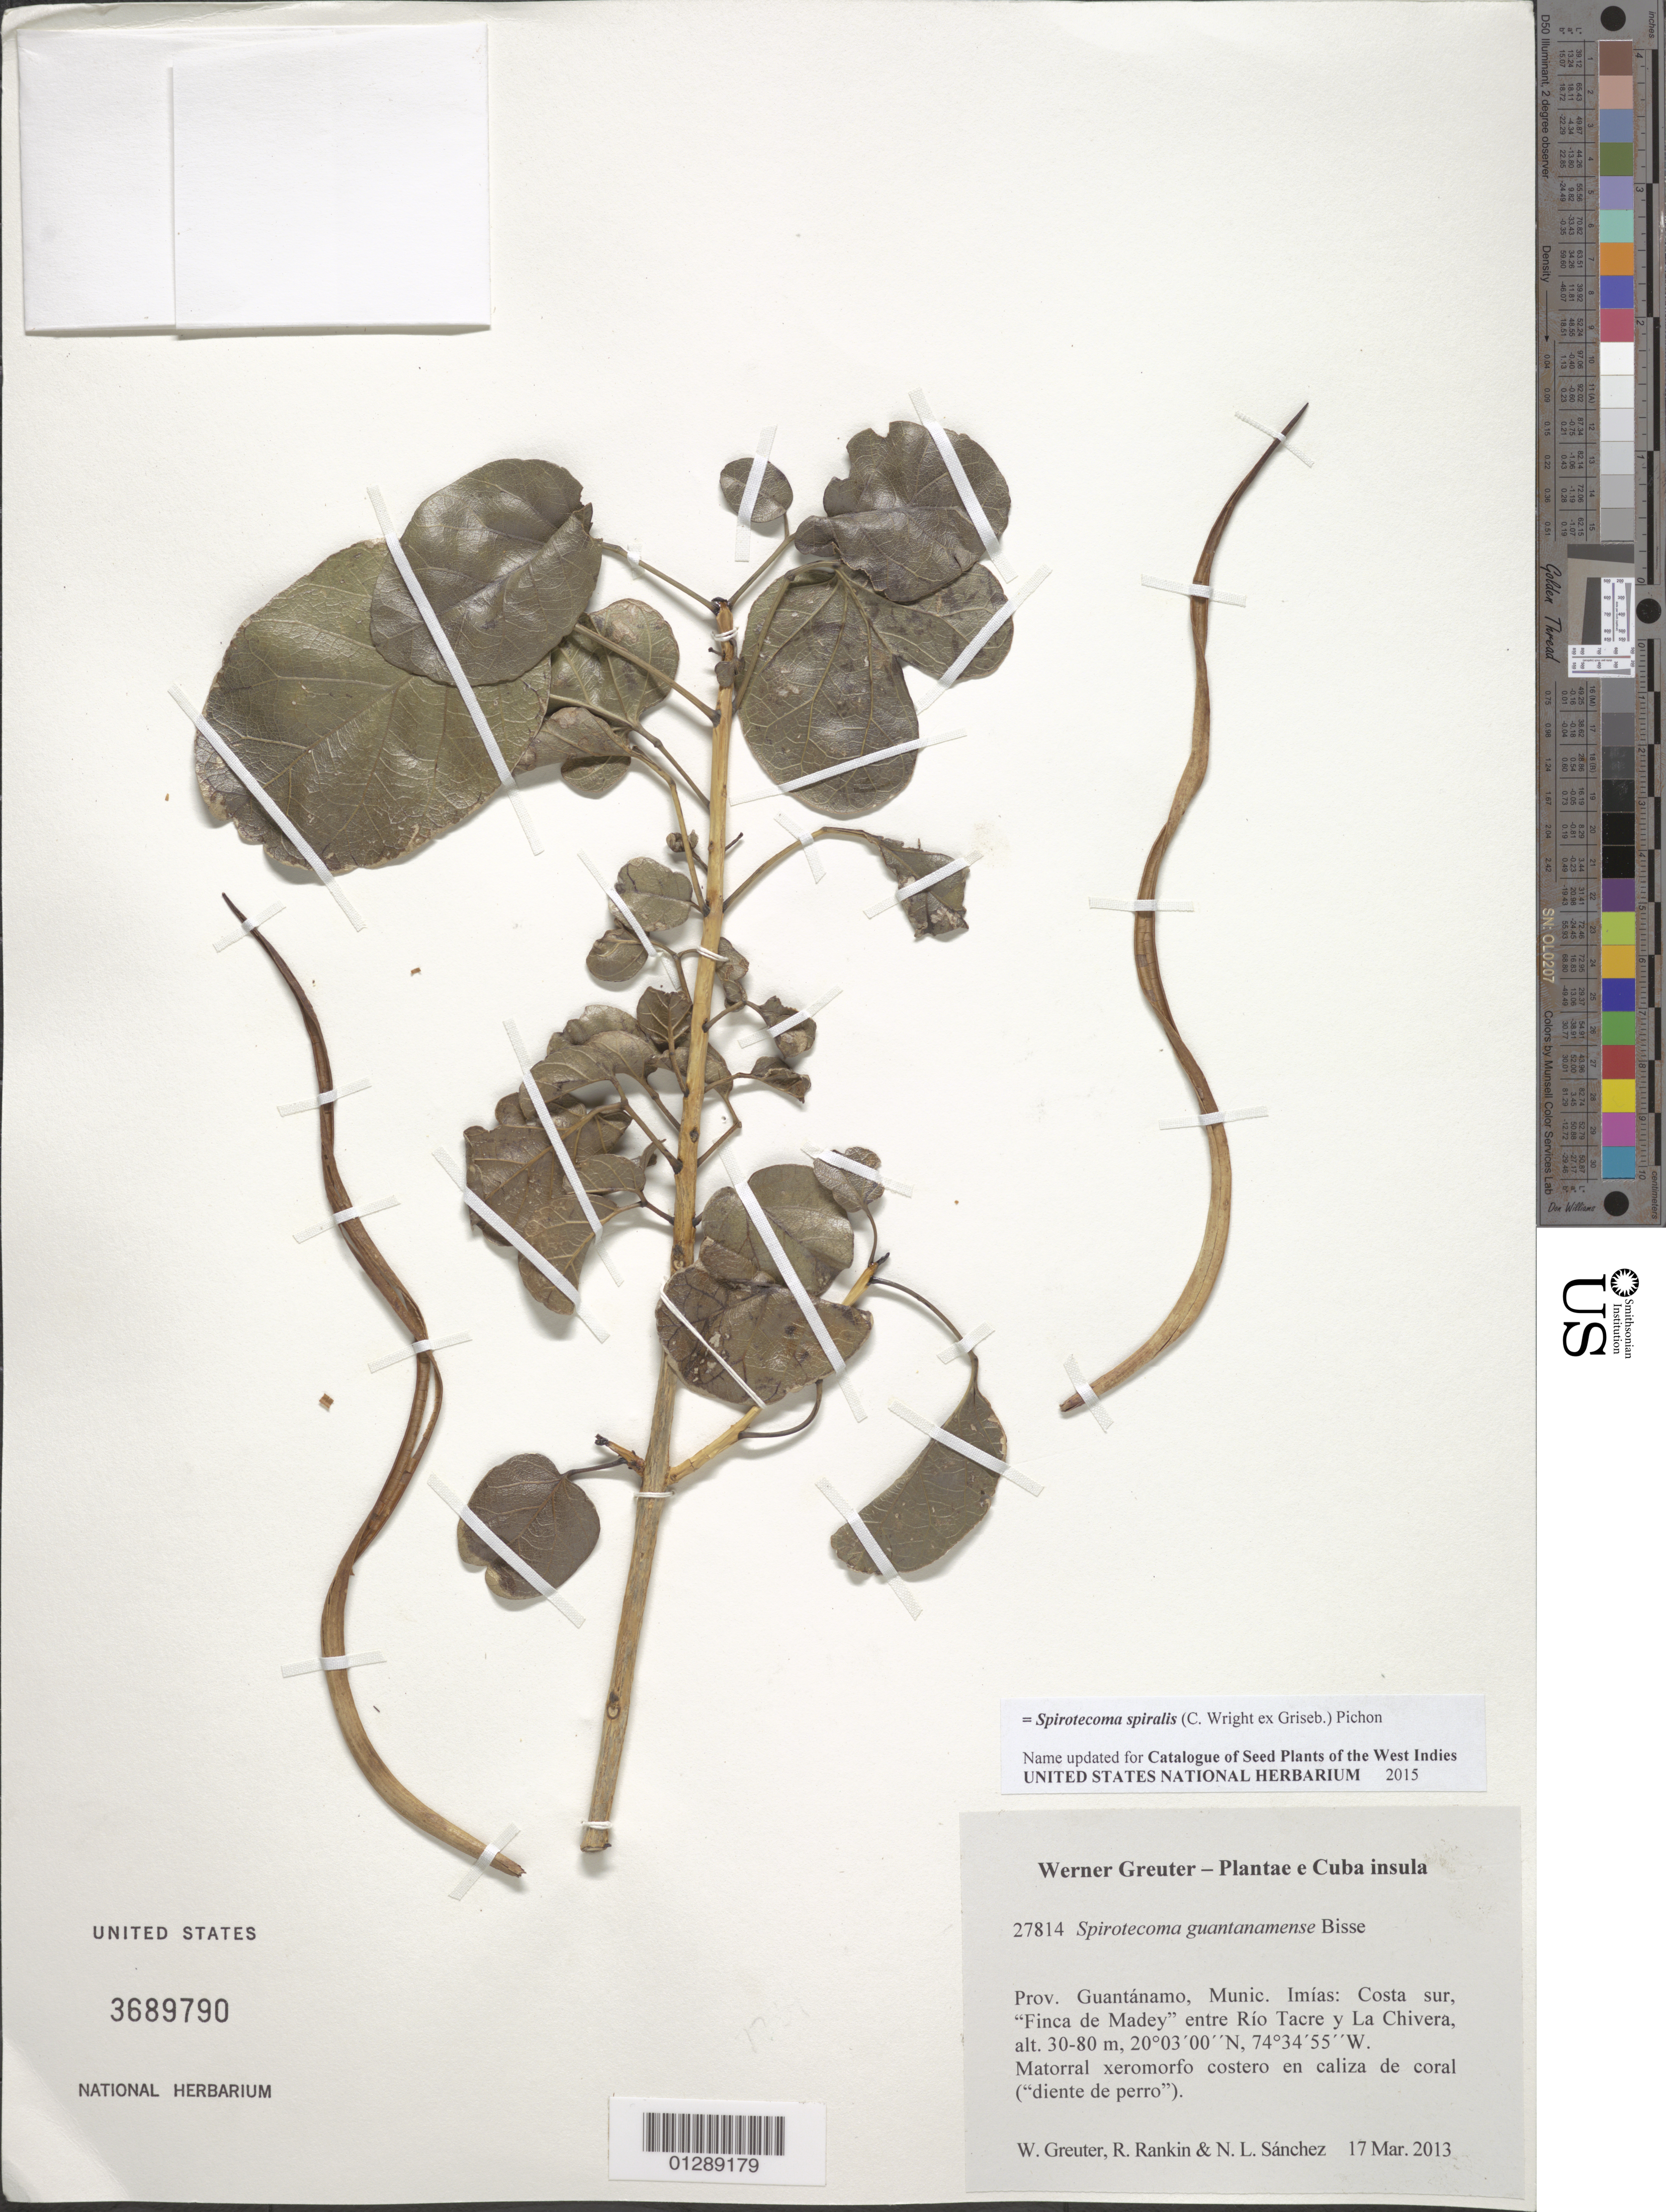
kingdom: Plantae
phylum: Tracheophyta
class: Magnoliopsida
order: Lamiales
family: Bignoniaceae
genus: Spirotecoma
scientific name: Spirotecoma spiralis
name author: (C. Wright ex Griseb.) Pichon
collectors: W. R. Greuter, R. Rankin Rodriguez & N. Sanchez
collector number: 27814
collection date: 2013-03-17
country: Cuba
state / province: Guantanamo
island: Cuba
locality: Munic. Imías: Costa sur "Finca de Madey" entre Río Tacre y La Chivera.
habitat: Matorral xeromorfo costero en caliza de coral ("diente de perro").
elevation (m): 30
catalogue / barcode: US 3689790